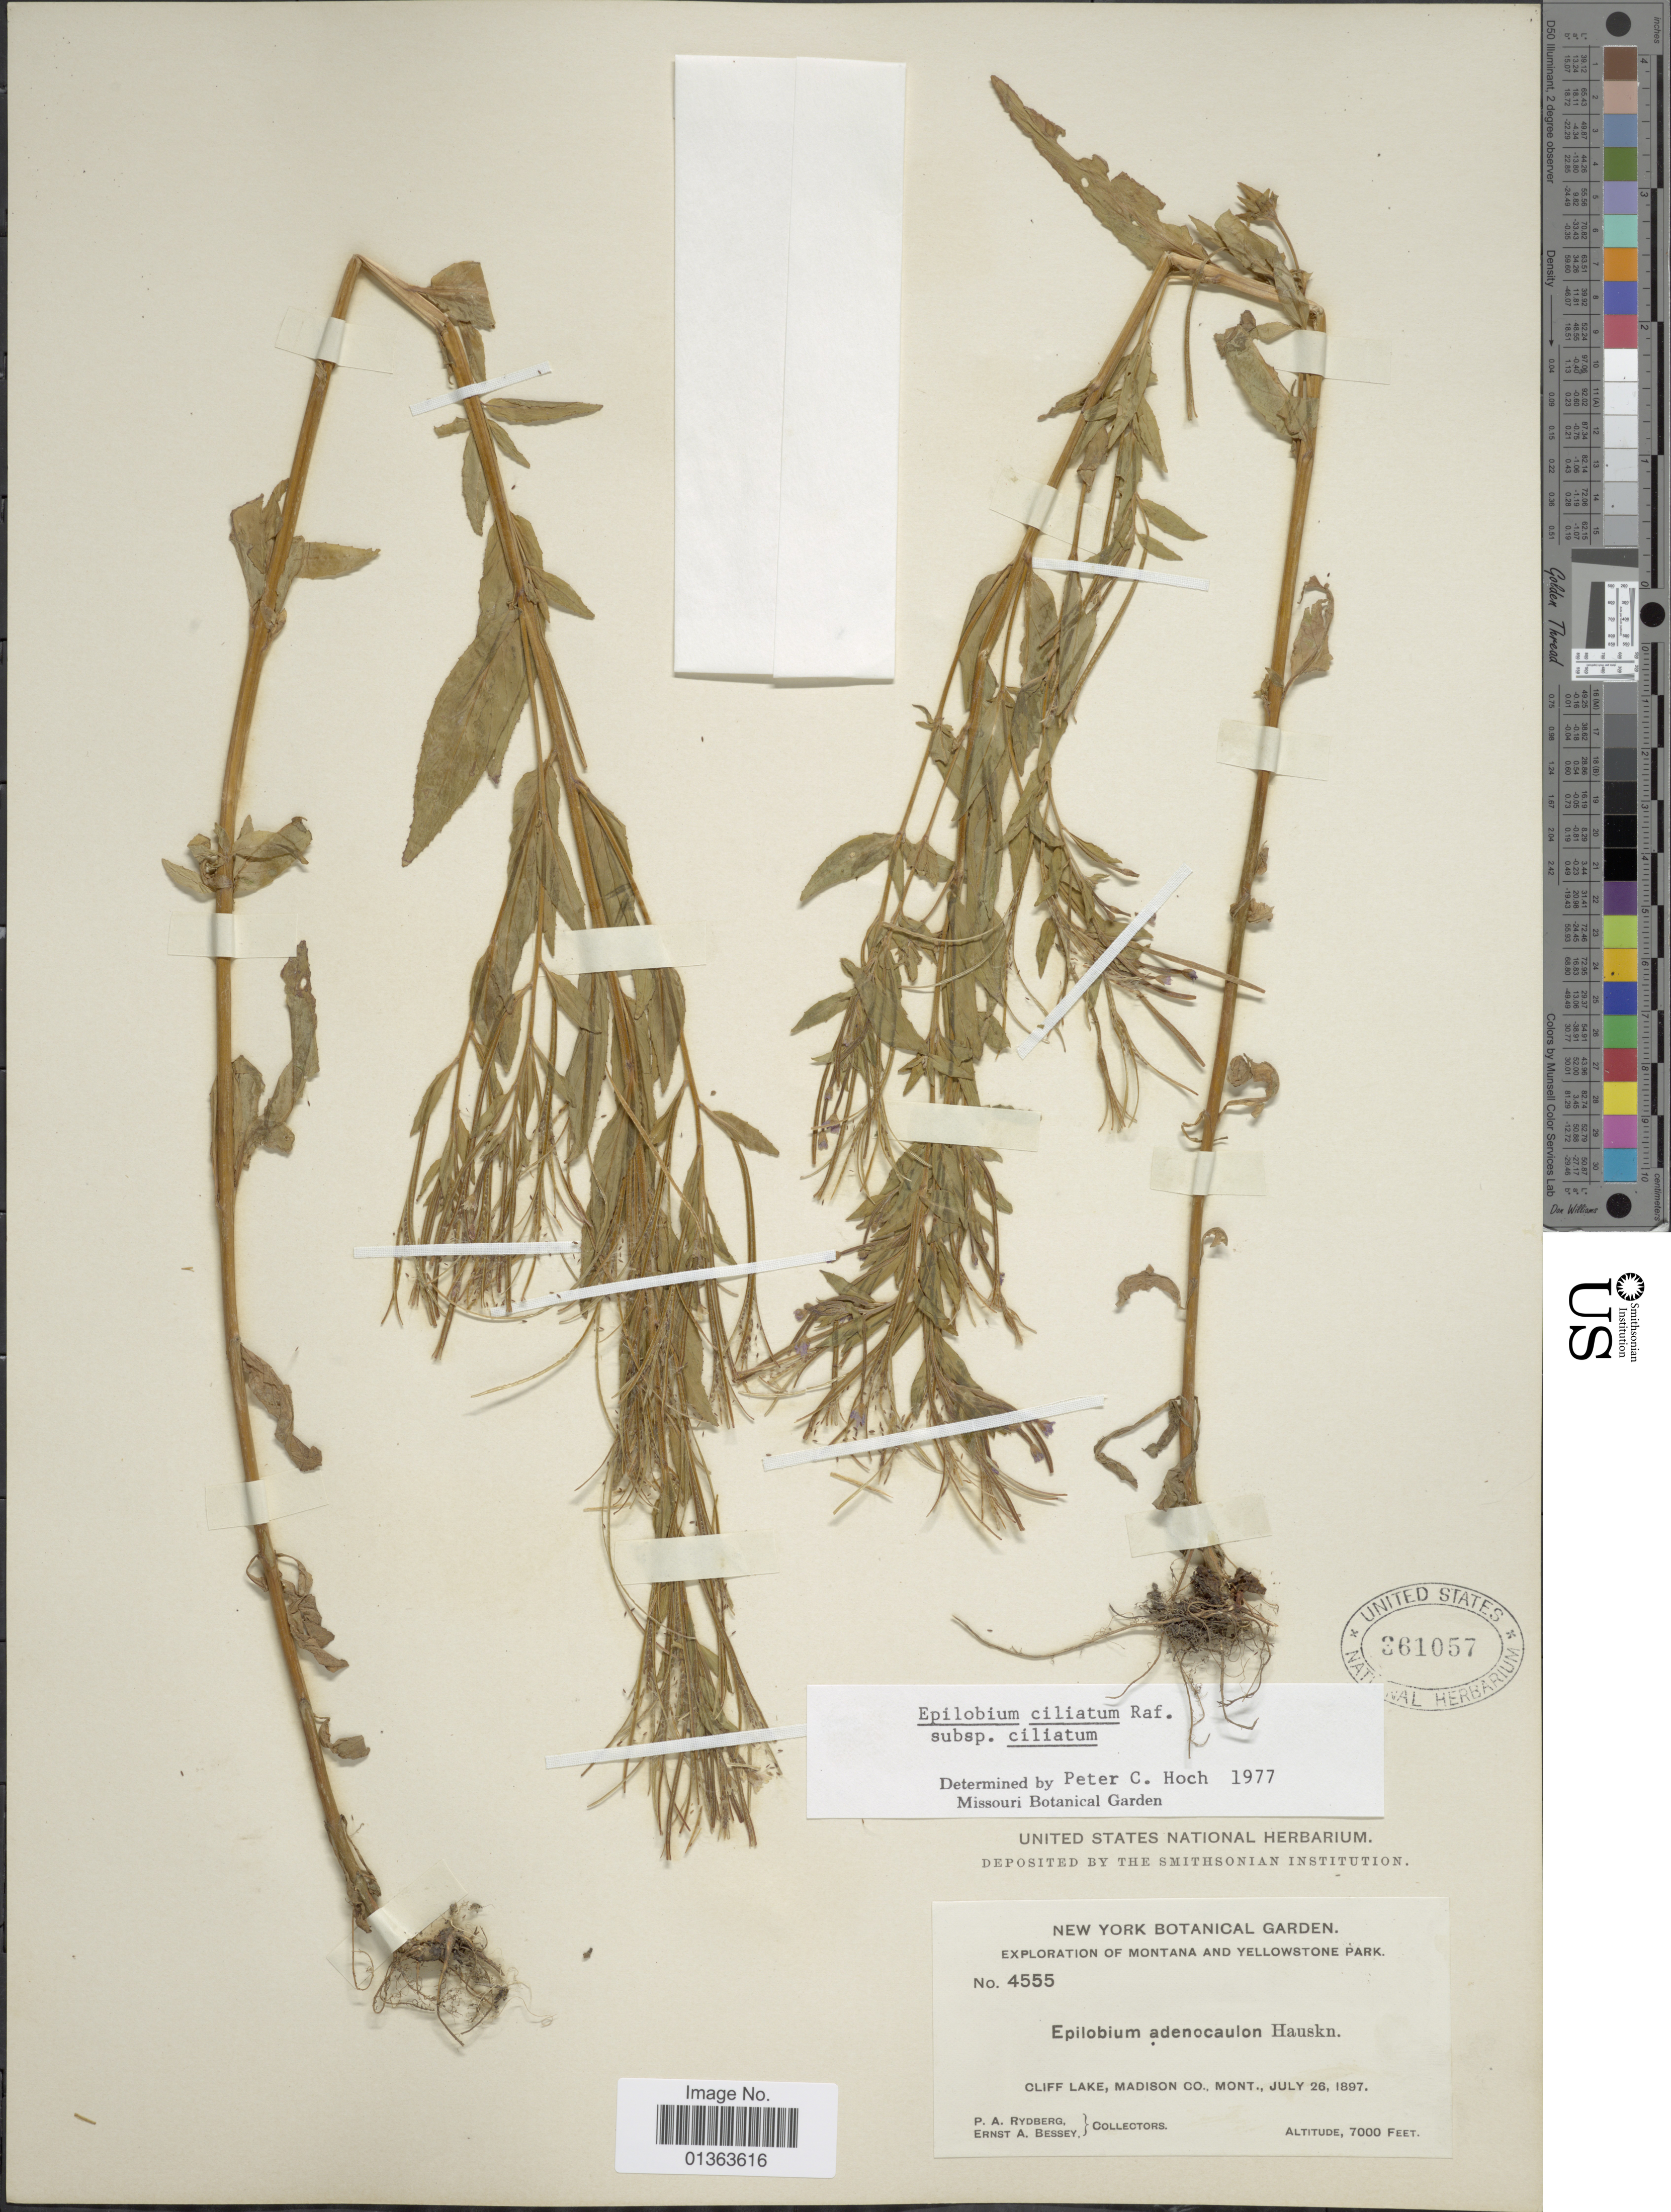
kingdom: Plantae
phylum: Tracheophyta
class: Magnoliopsida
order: Myrtales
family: Onagraceae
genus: Epilobium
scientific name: Epilobium ciliatum subsp. ciliatum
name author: Raf.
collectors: P. A. Rydberg & E. A. Bessey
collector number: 4555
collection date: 1897-07-26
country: United States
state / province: Montana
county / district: Madison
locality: Cliff Lake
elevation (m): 2134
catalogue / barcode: US 361057